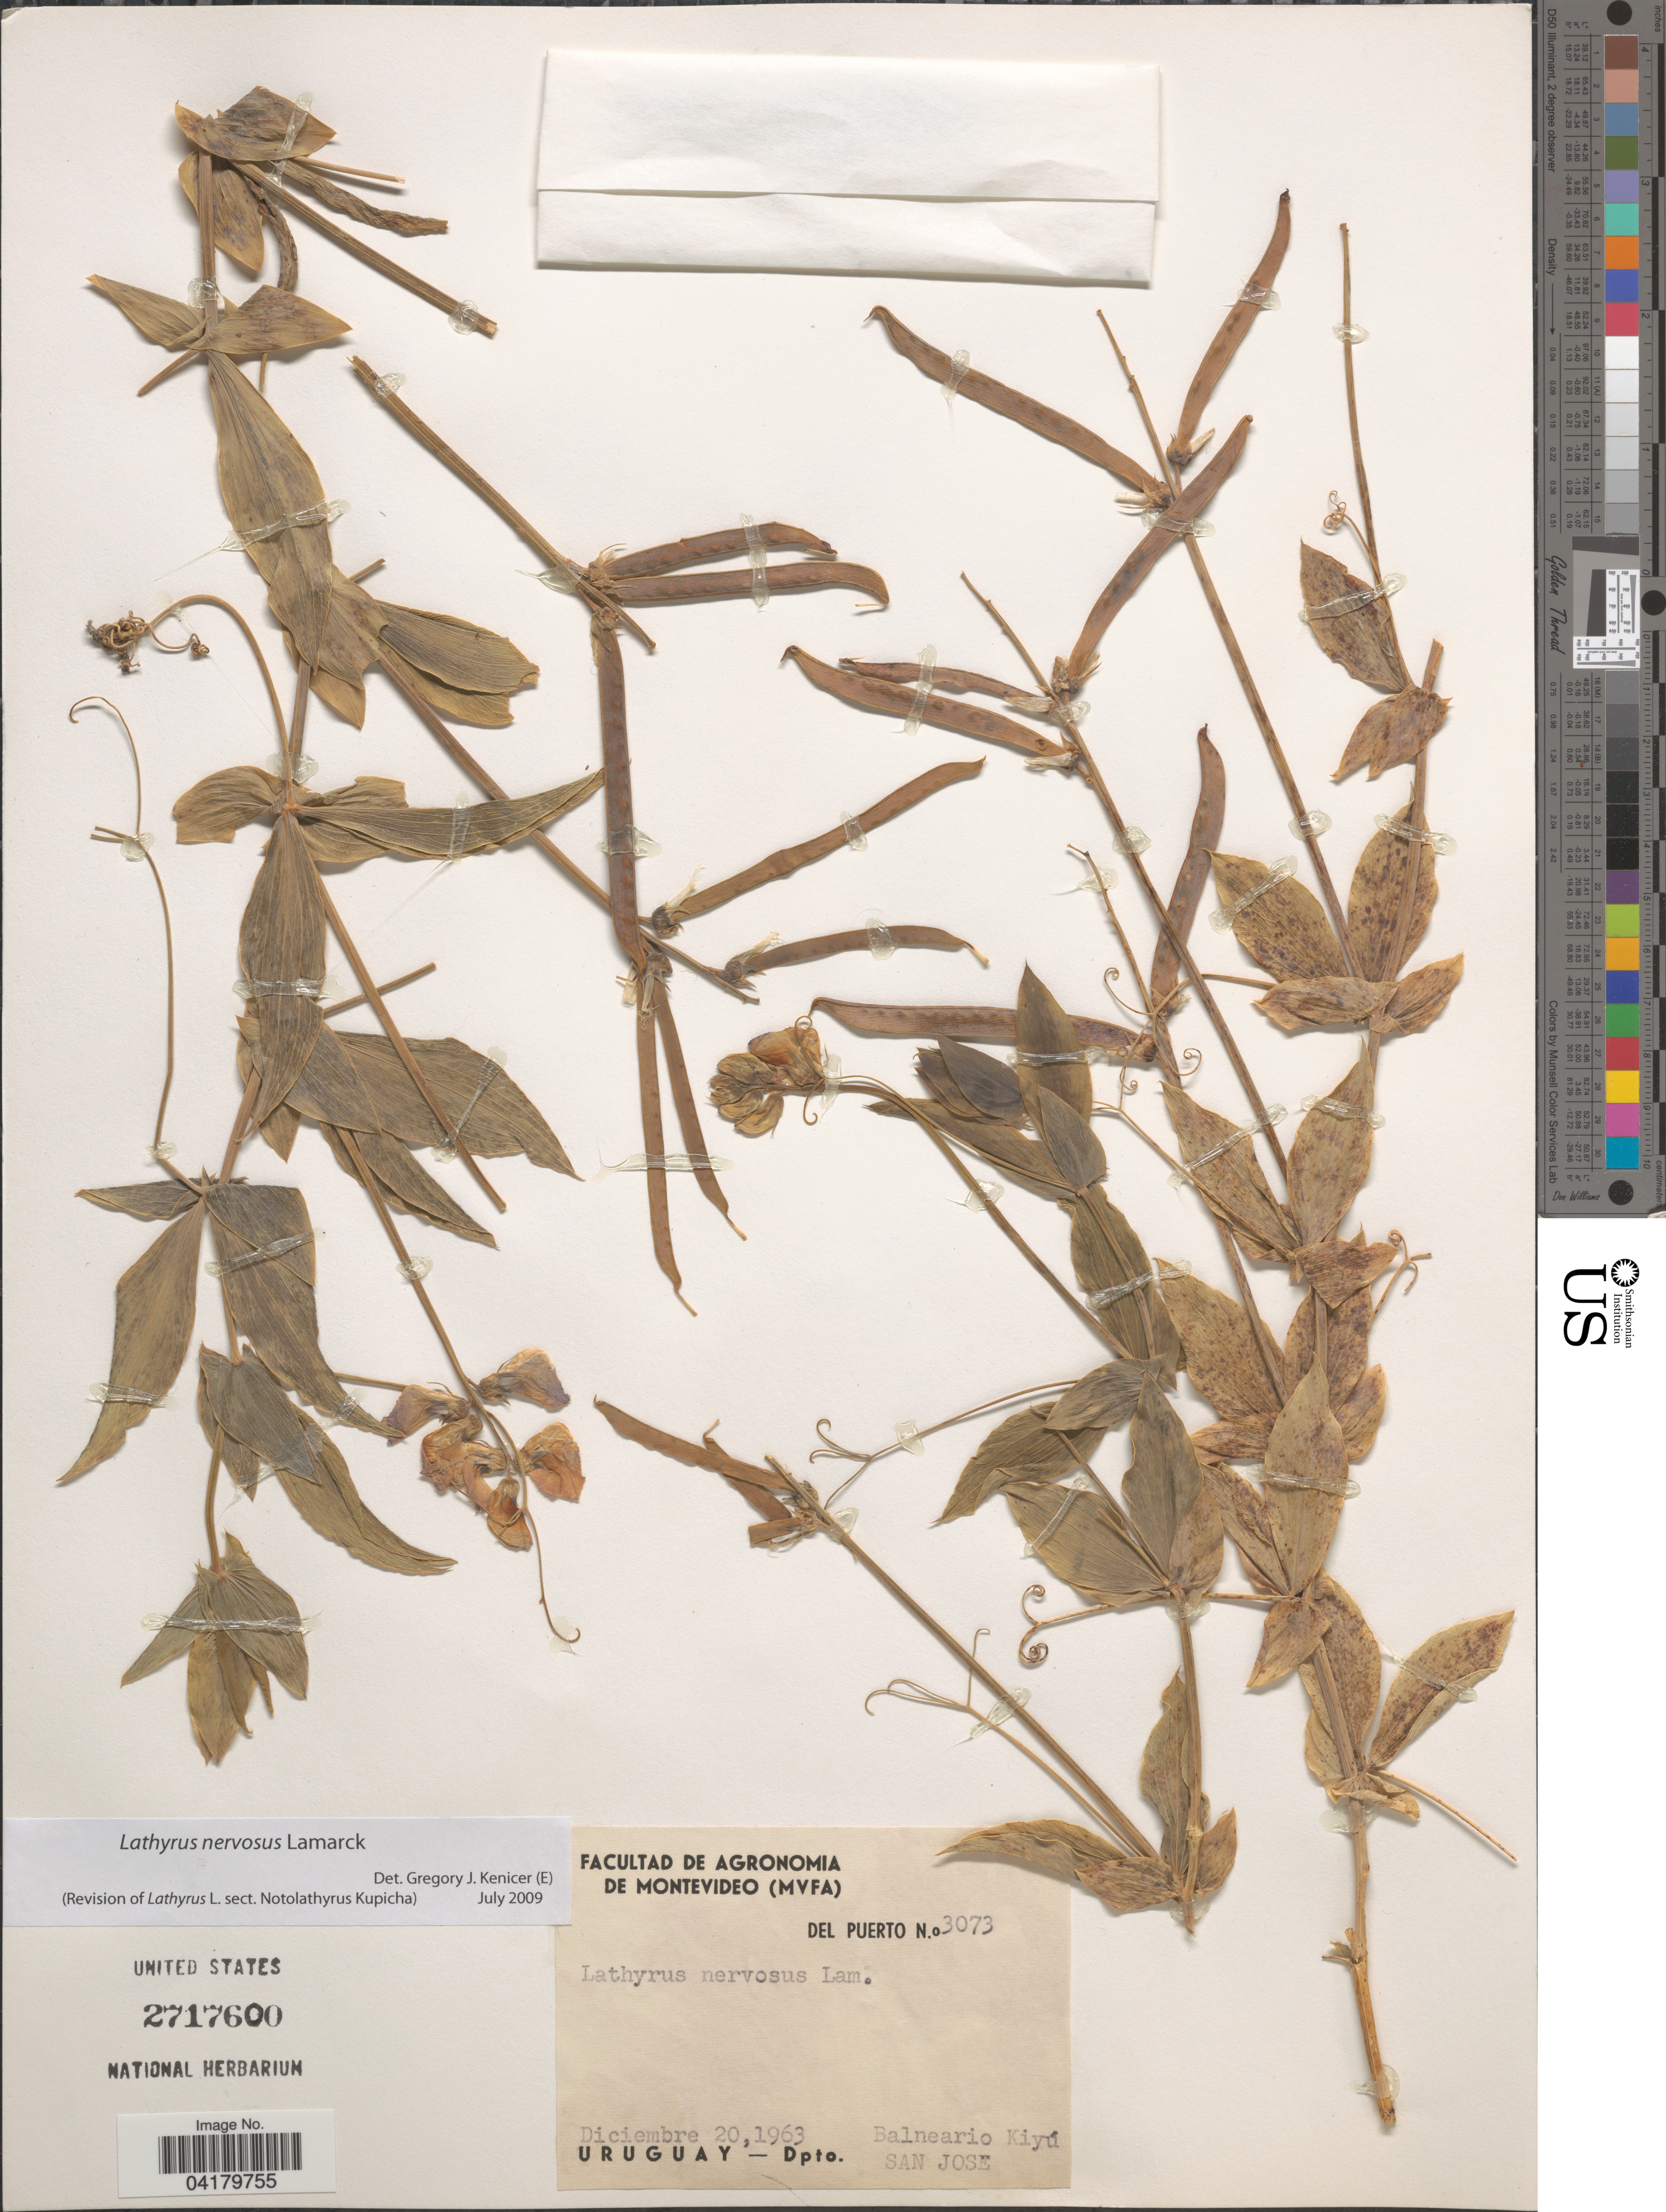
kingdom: Plantae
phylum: Tracheophyta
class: Magnoliopsida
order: Fabales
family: Fabaceae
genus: Lathyrus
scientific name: Lathyrus nervosus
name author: Lam.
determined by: Kenicer, Gregory J.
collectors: Del Puerto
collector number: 3073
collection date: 1963-12-20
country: Uruguay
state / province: San Jose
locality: Balneario Kiyú. Dpto. San Jose.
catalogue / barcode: US 2717600